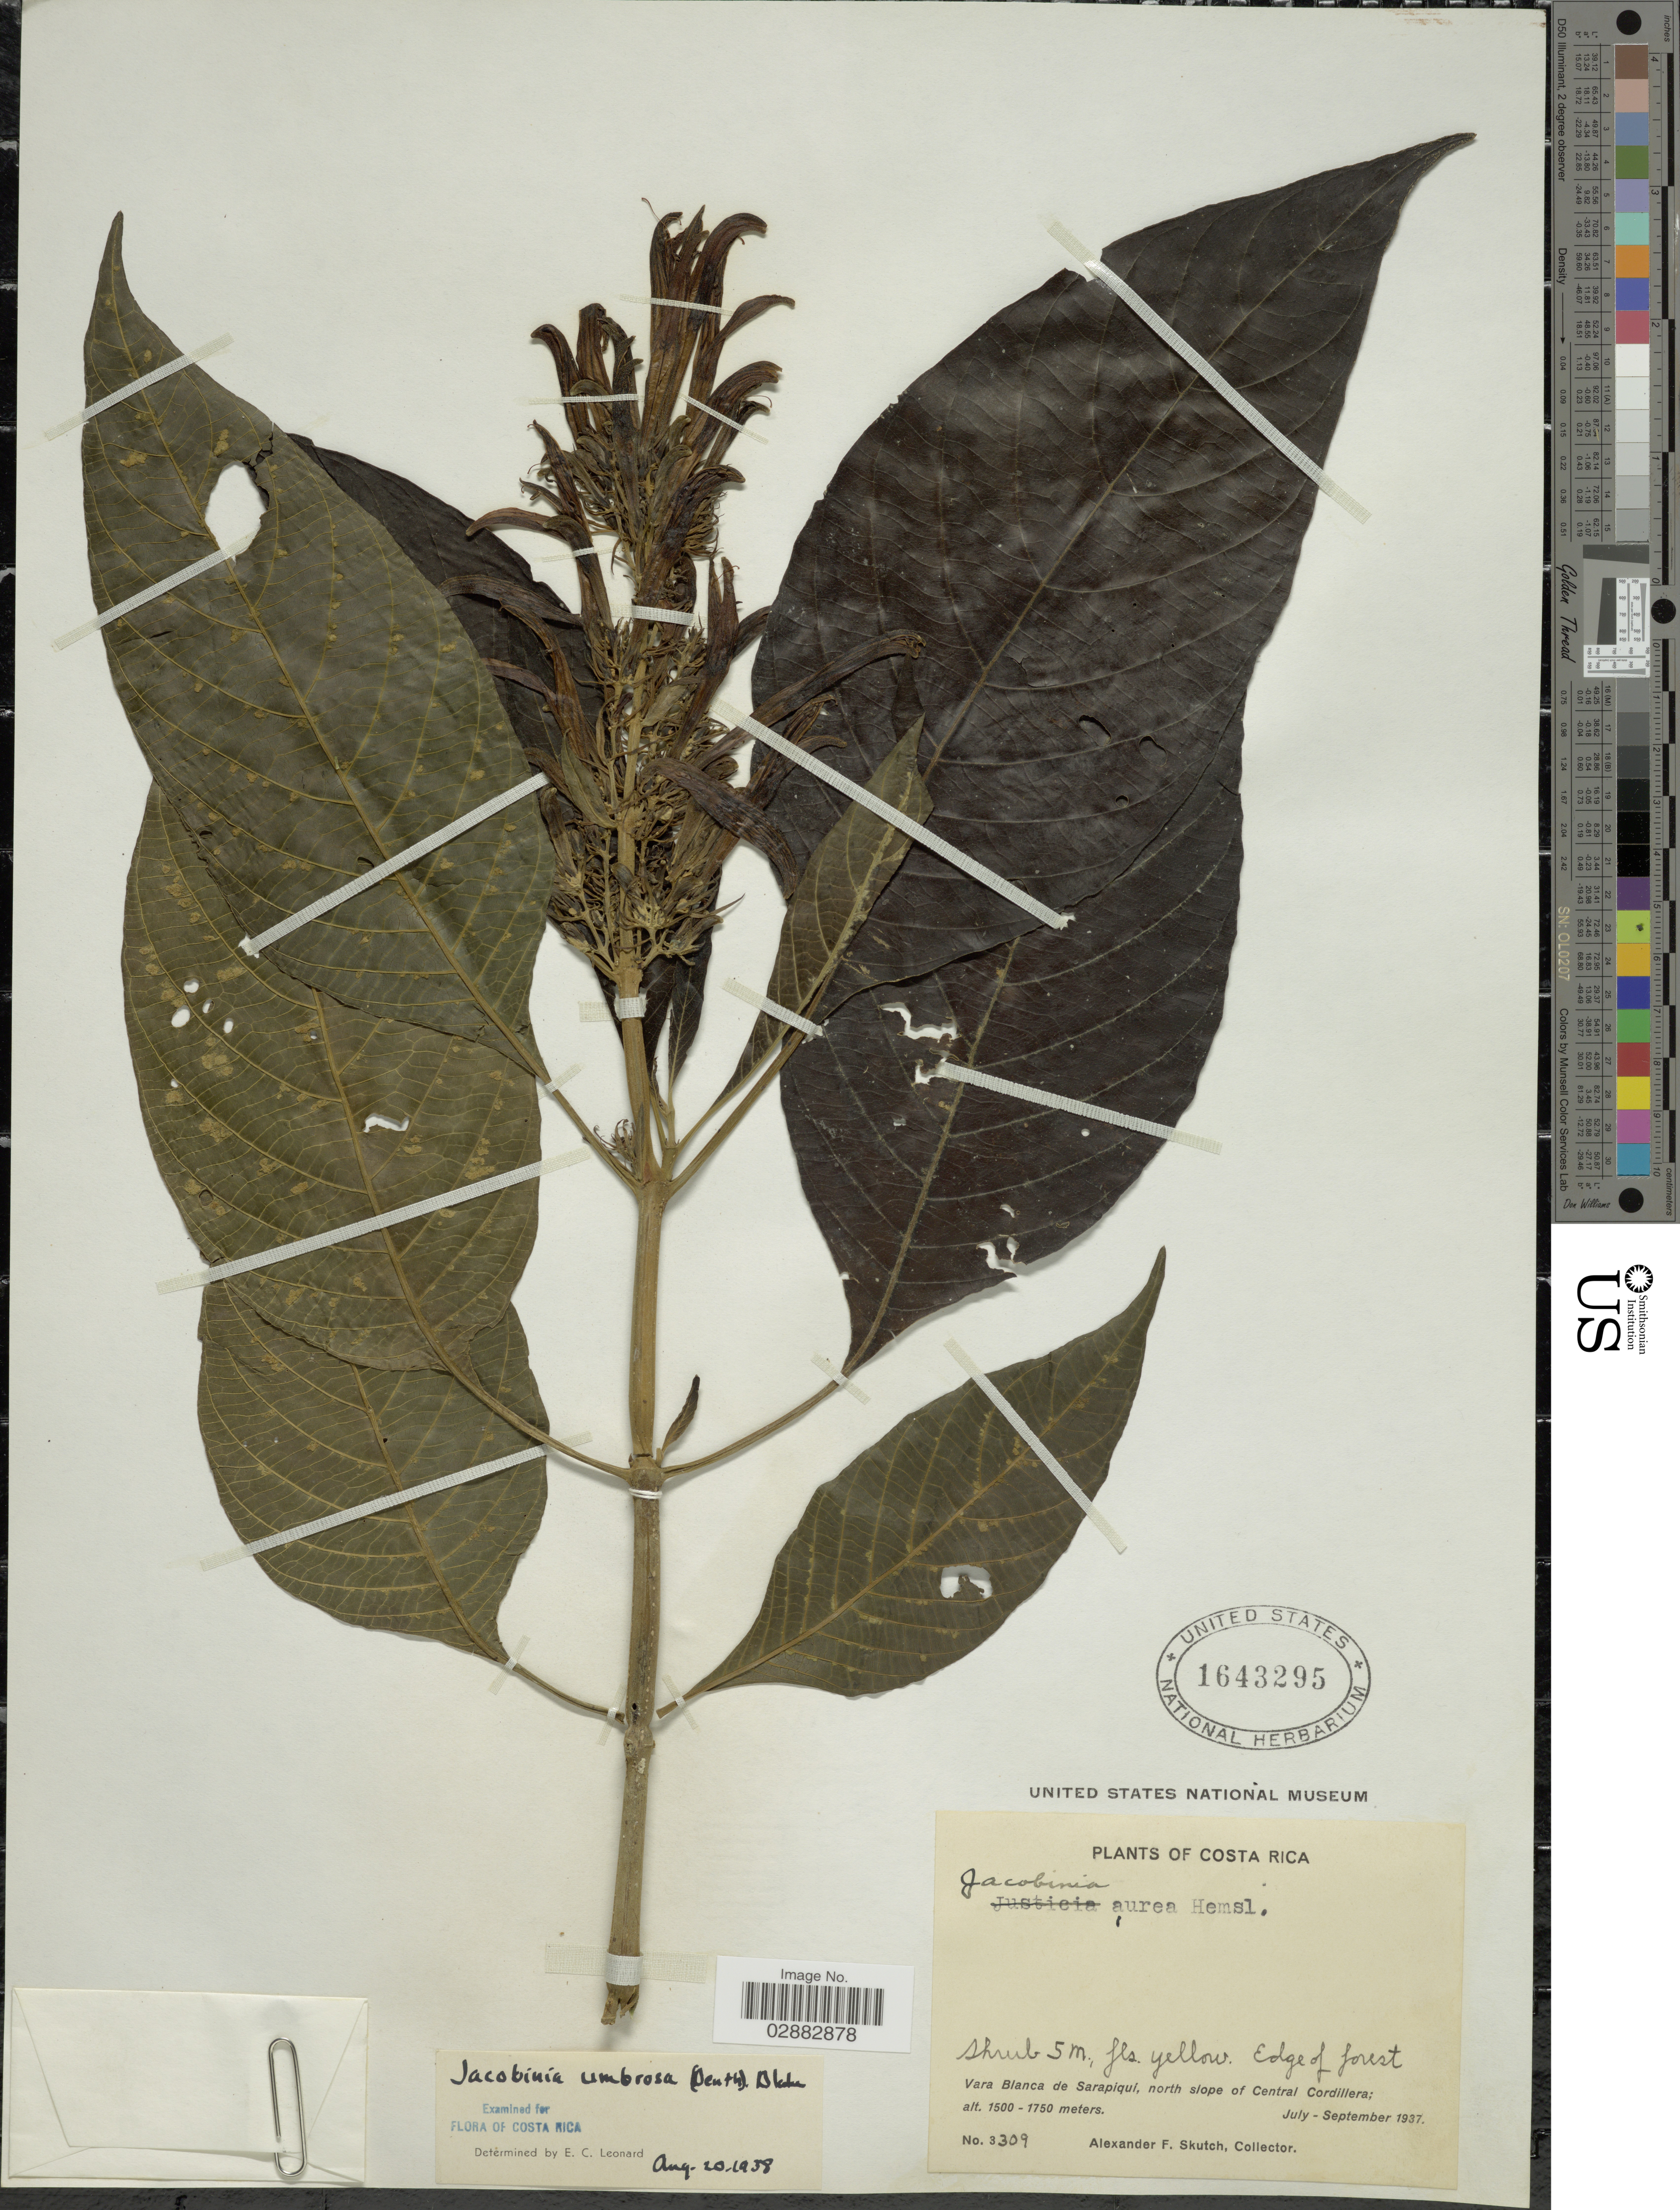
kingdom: Plantae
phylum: Tracheophyta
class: Magnoliopsida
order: Lamiales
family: Acanthaceae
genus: Jacobinia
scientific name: Jacobinia umbrosa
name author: (Benth.) S.F. Blake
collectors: A. F. Skutch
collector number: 3309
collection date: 1937-07/1937-09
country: Costa Rica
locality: Vara Blanca de Sarapiqui, north slope of Central Cordillera.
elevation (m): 1500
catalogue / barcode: US 1643295